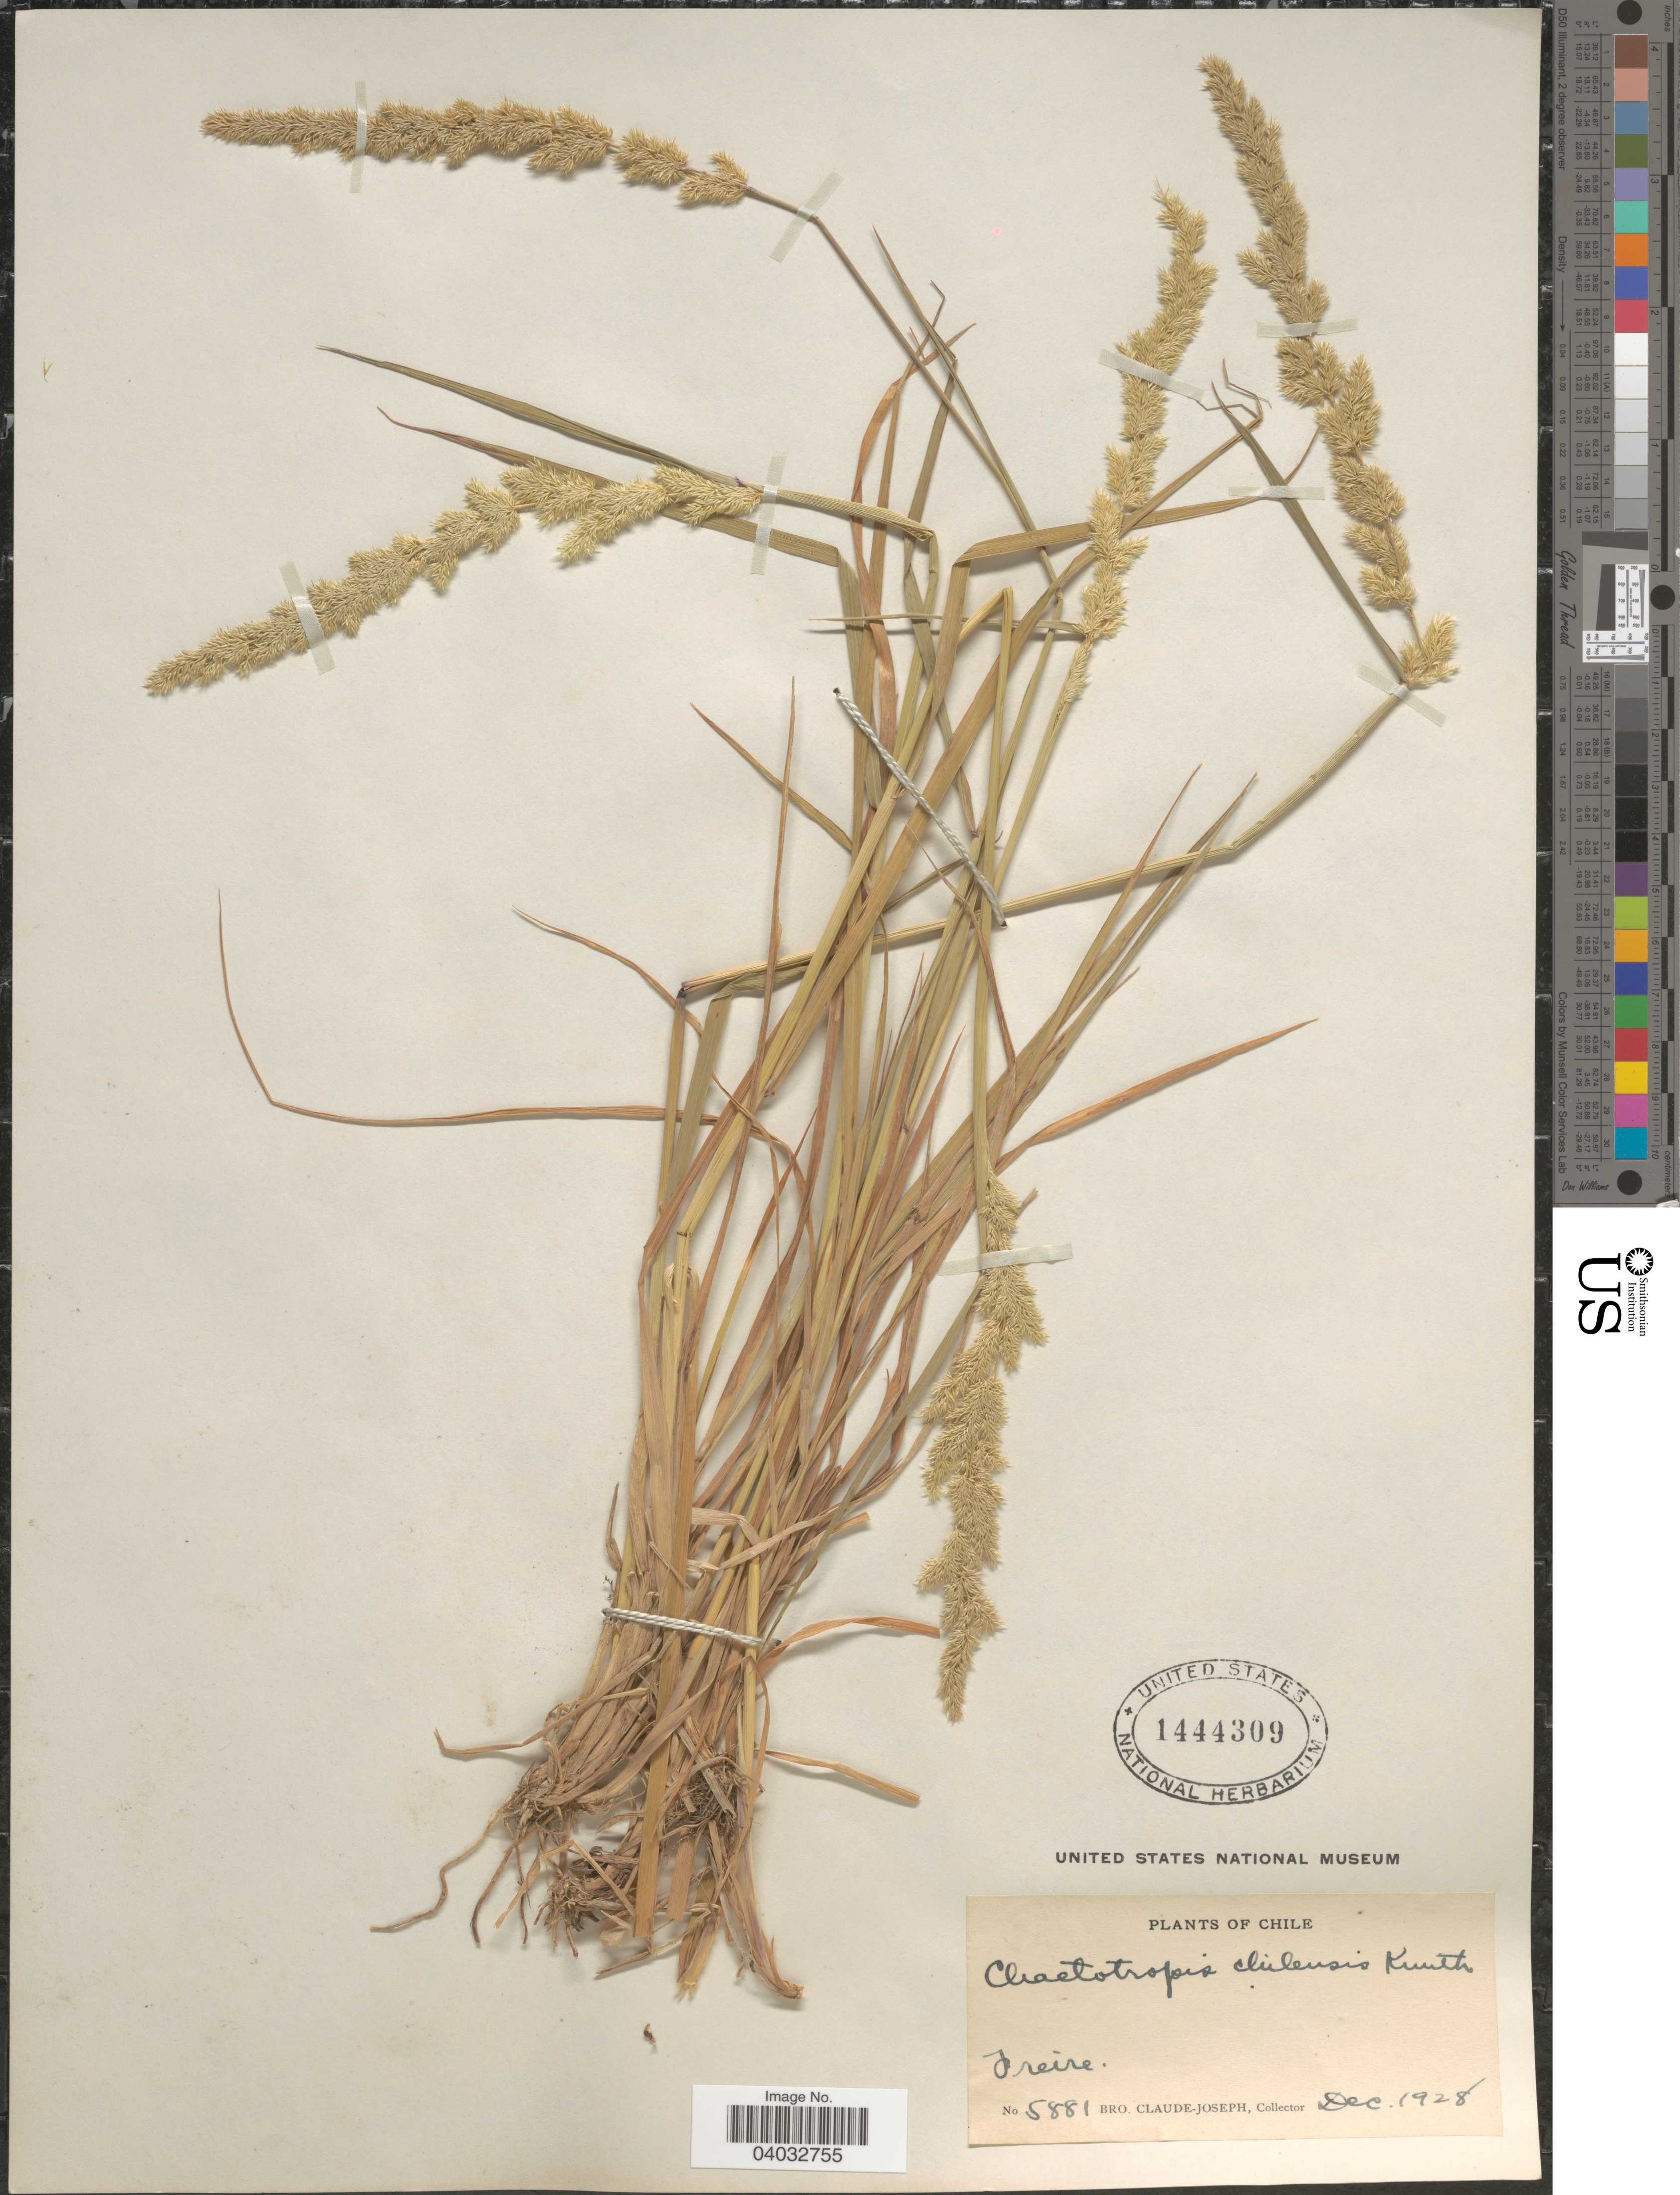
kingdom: Plantae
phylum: Tracheophyta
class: Liliopsida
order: Poales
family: Poaceae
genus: Chaetotropis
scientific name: Chaetotropis chiliensis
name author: Kunth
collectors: Bro. Claude-Joseph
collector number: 5881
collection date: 1928-12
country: Chile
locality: Freire.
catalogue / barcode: US 1444309